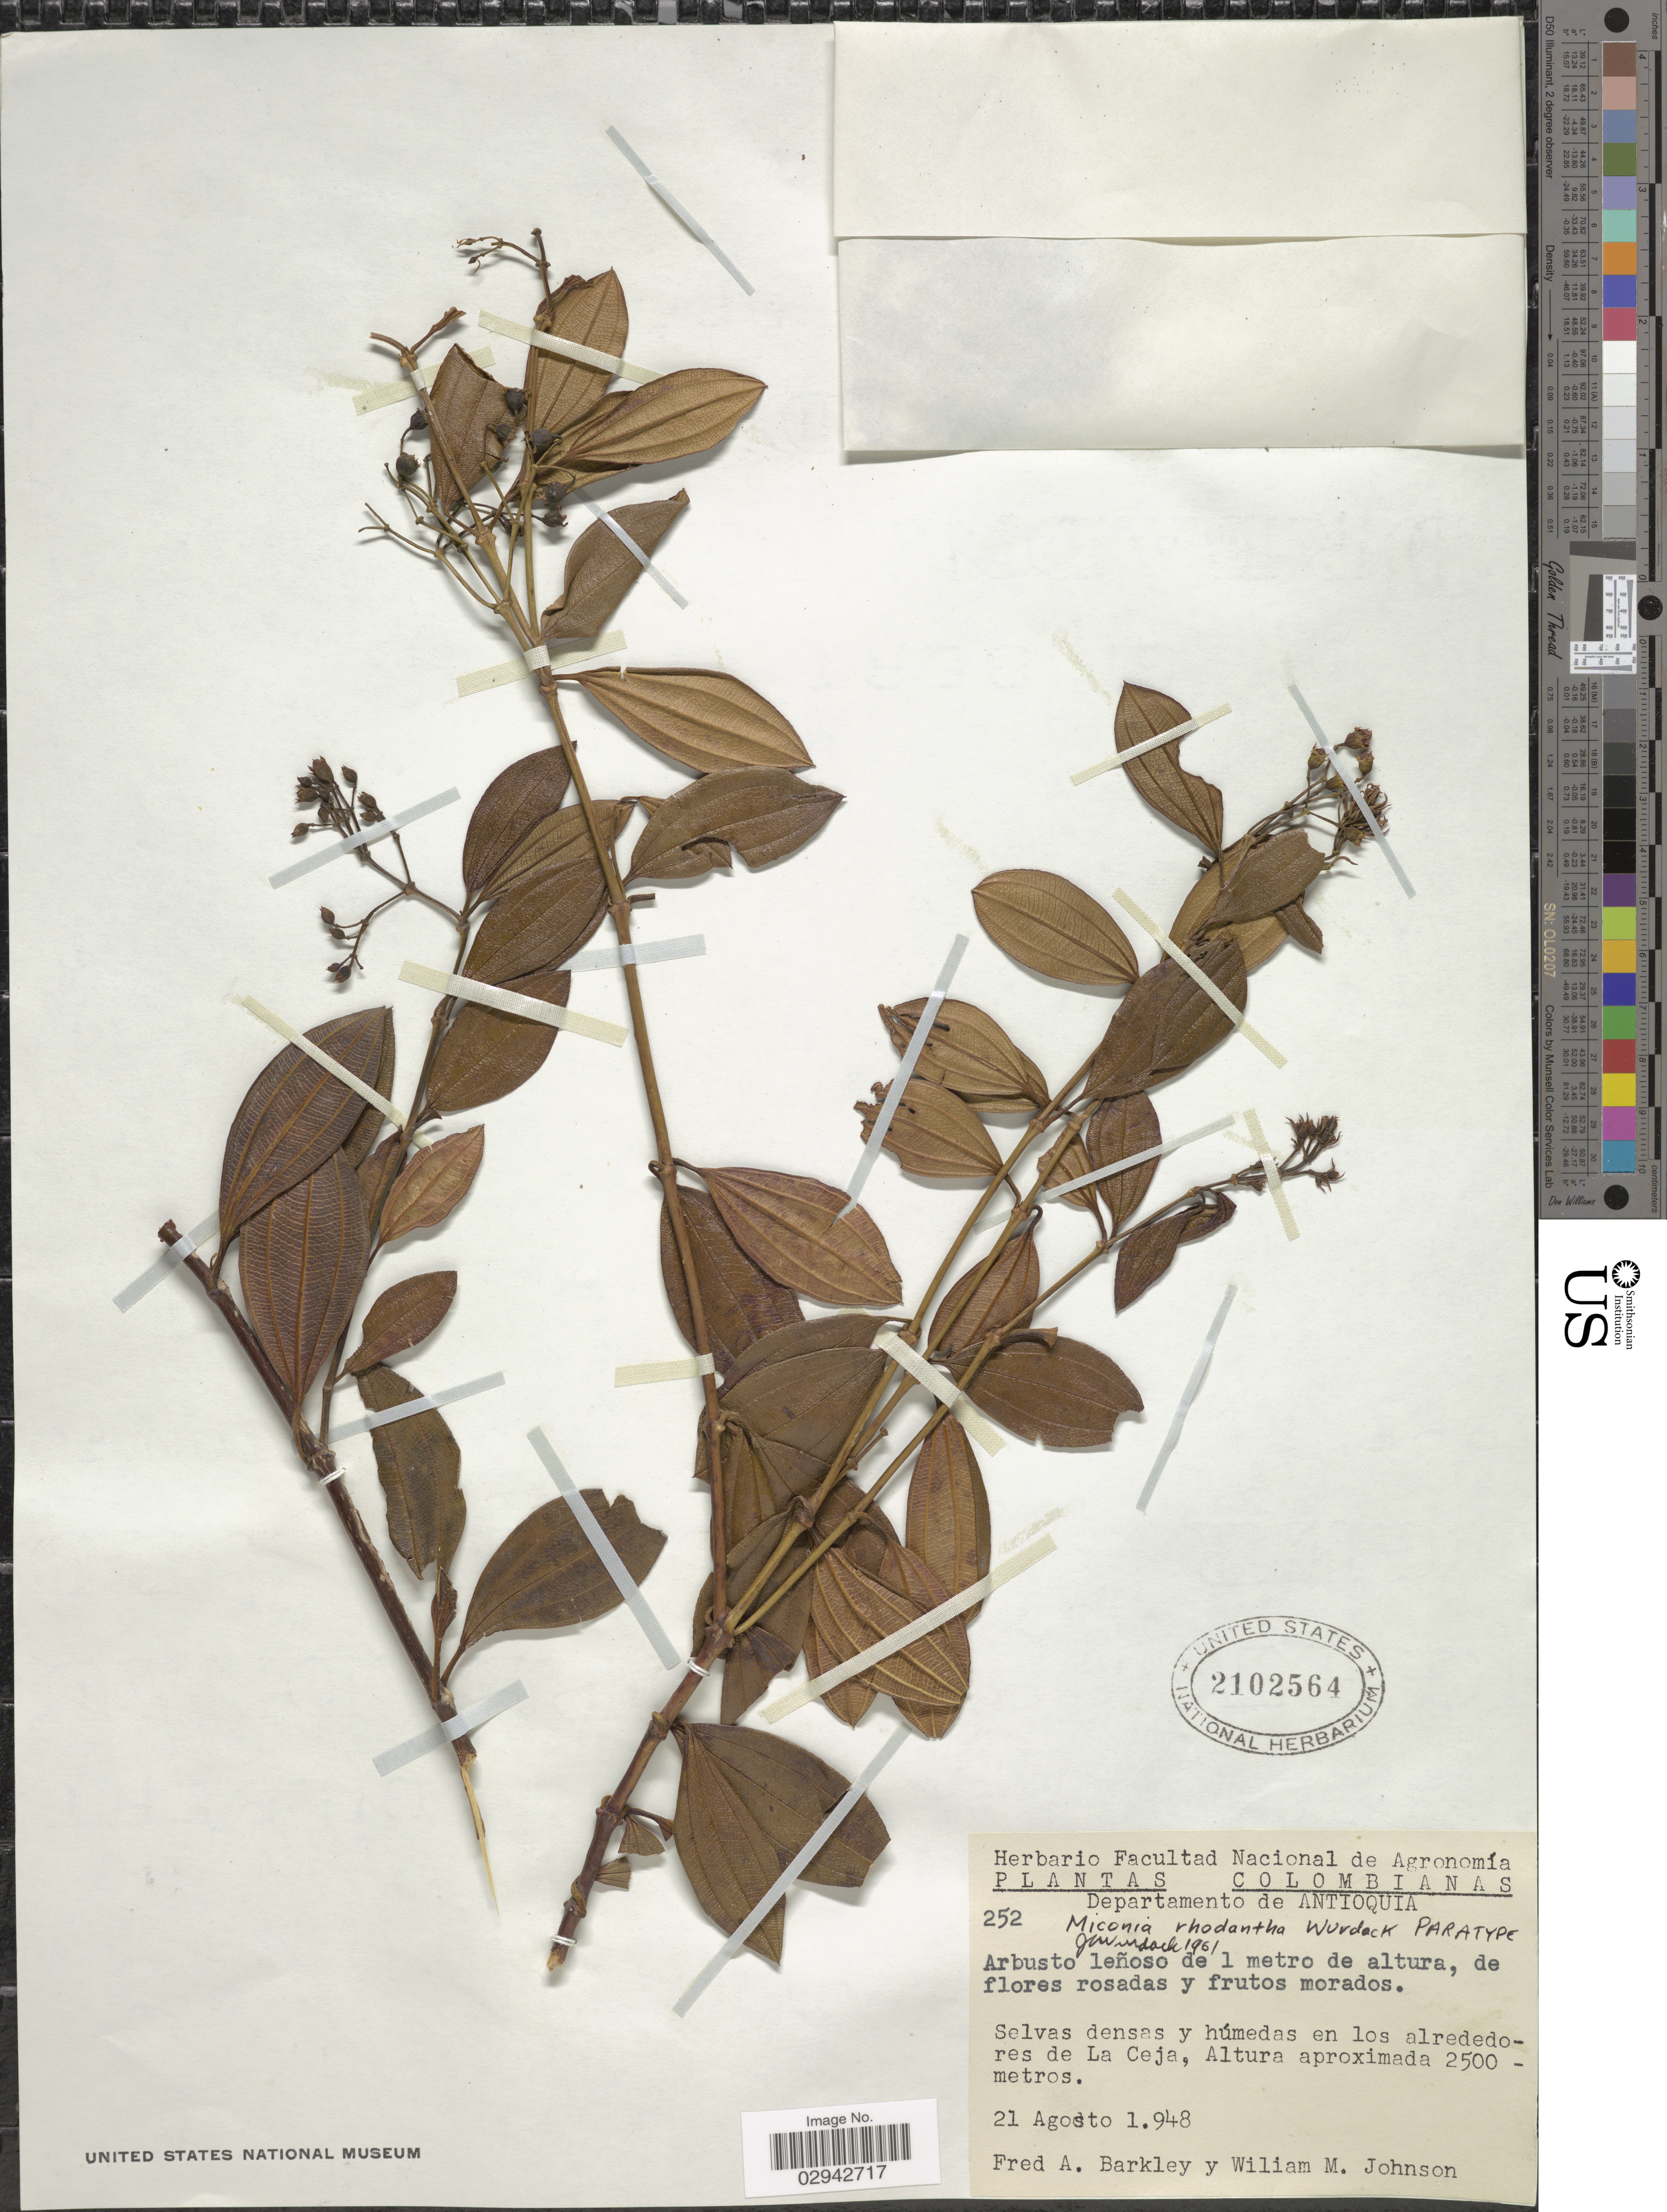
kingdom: Plantae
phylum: Tracheophyta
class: Magnoliopsida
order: Myrtales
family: Melastomataceae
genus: Miconia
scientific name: Miconia rhodantha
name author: Wurdack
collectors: F. A. Barkley & W. M. Johnson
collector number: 252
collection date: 1948-08-21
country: Colombia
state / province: Antioquia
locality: Departamento de Antioquia, Selvas densas y húmedas en los alrededores de La Ceja.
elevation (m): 2500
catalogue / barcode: US 2102564